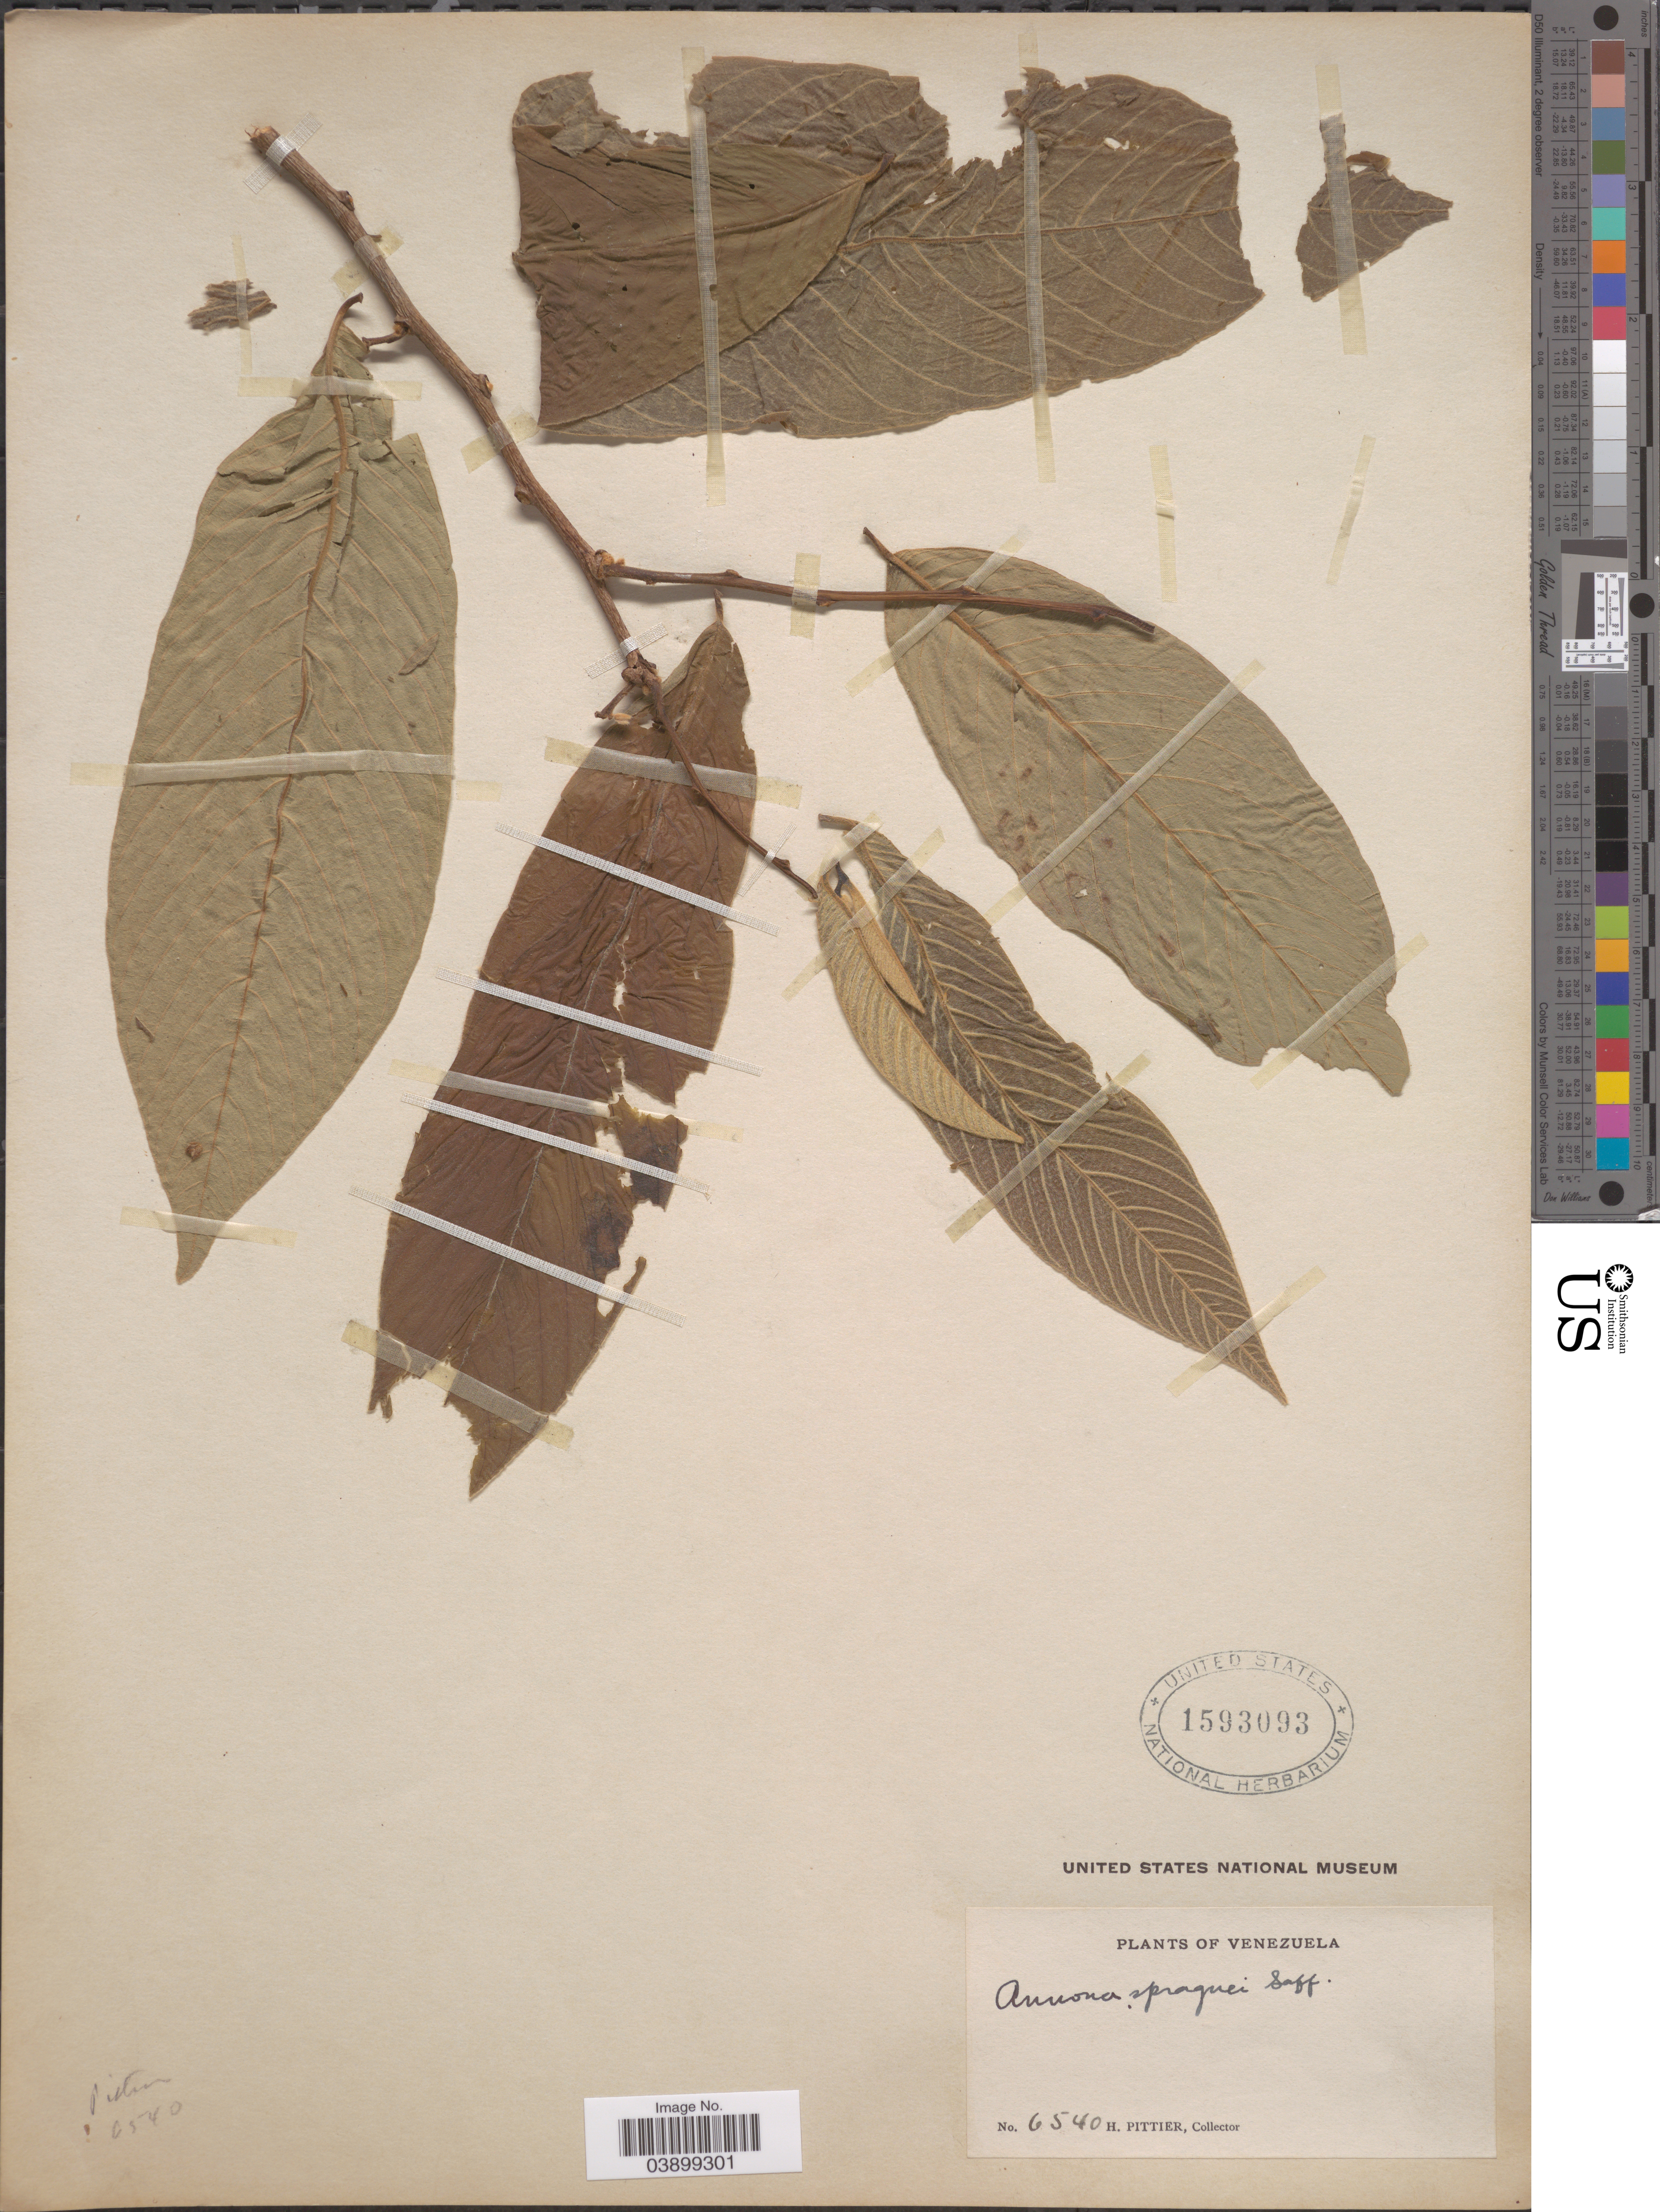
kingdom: Plantae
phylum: Tracheophyta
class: Magnoliopsida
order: Magnoliales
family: Annonaceae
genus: Annona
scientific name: Annona spraguei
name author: Saff.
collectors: H. F. Pittier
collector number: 6540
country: Venezuela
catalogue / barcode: US 1593093